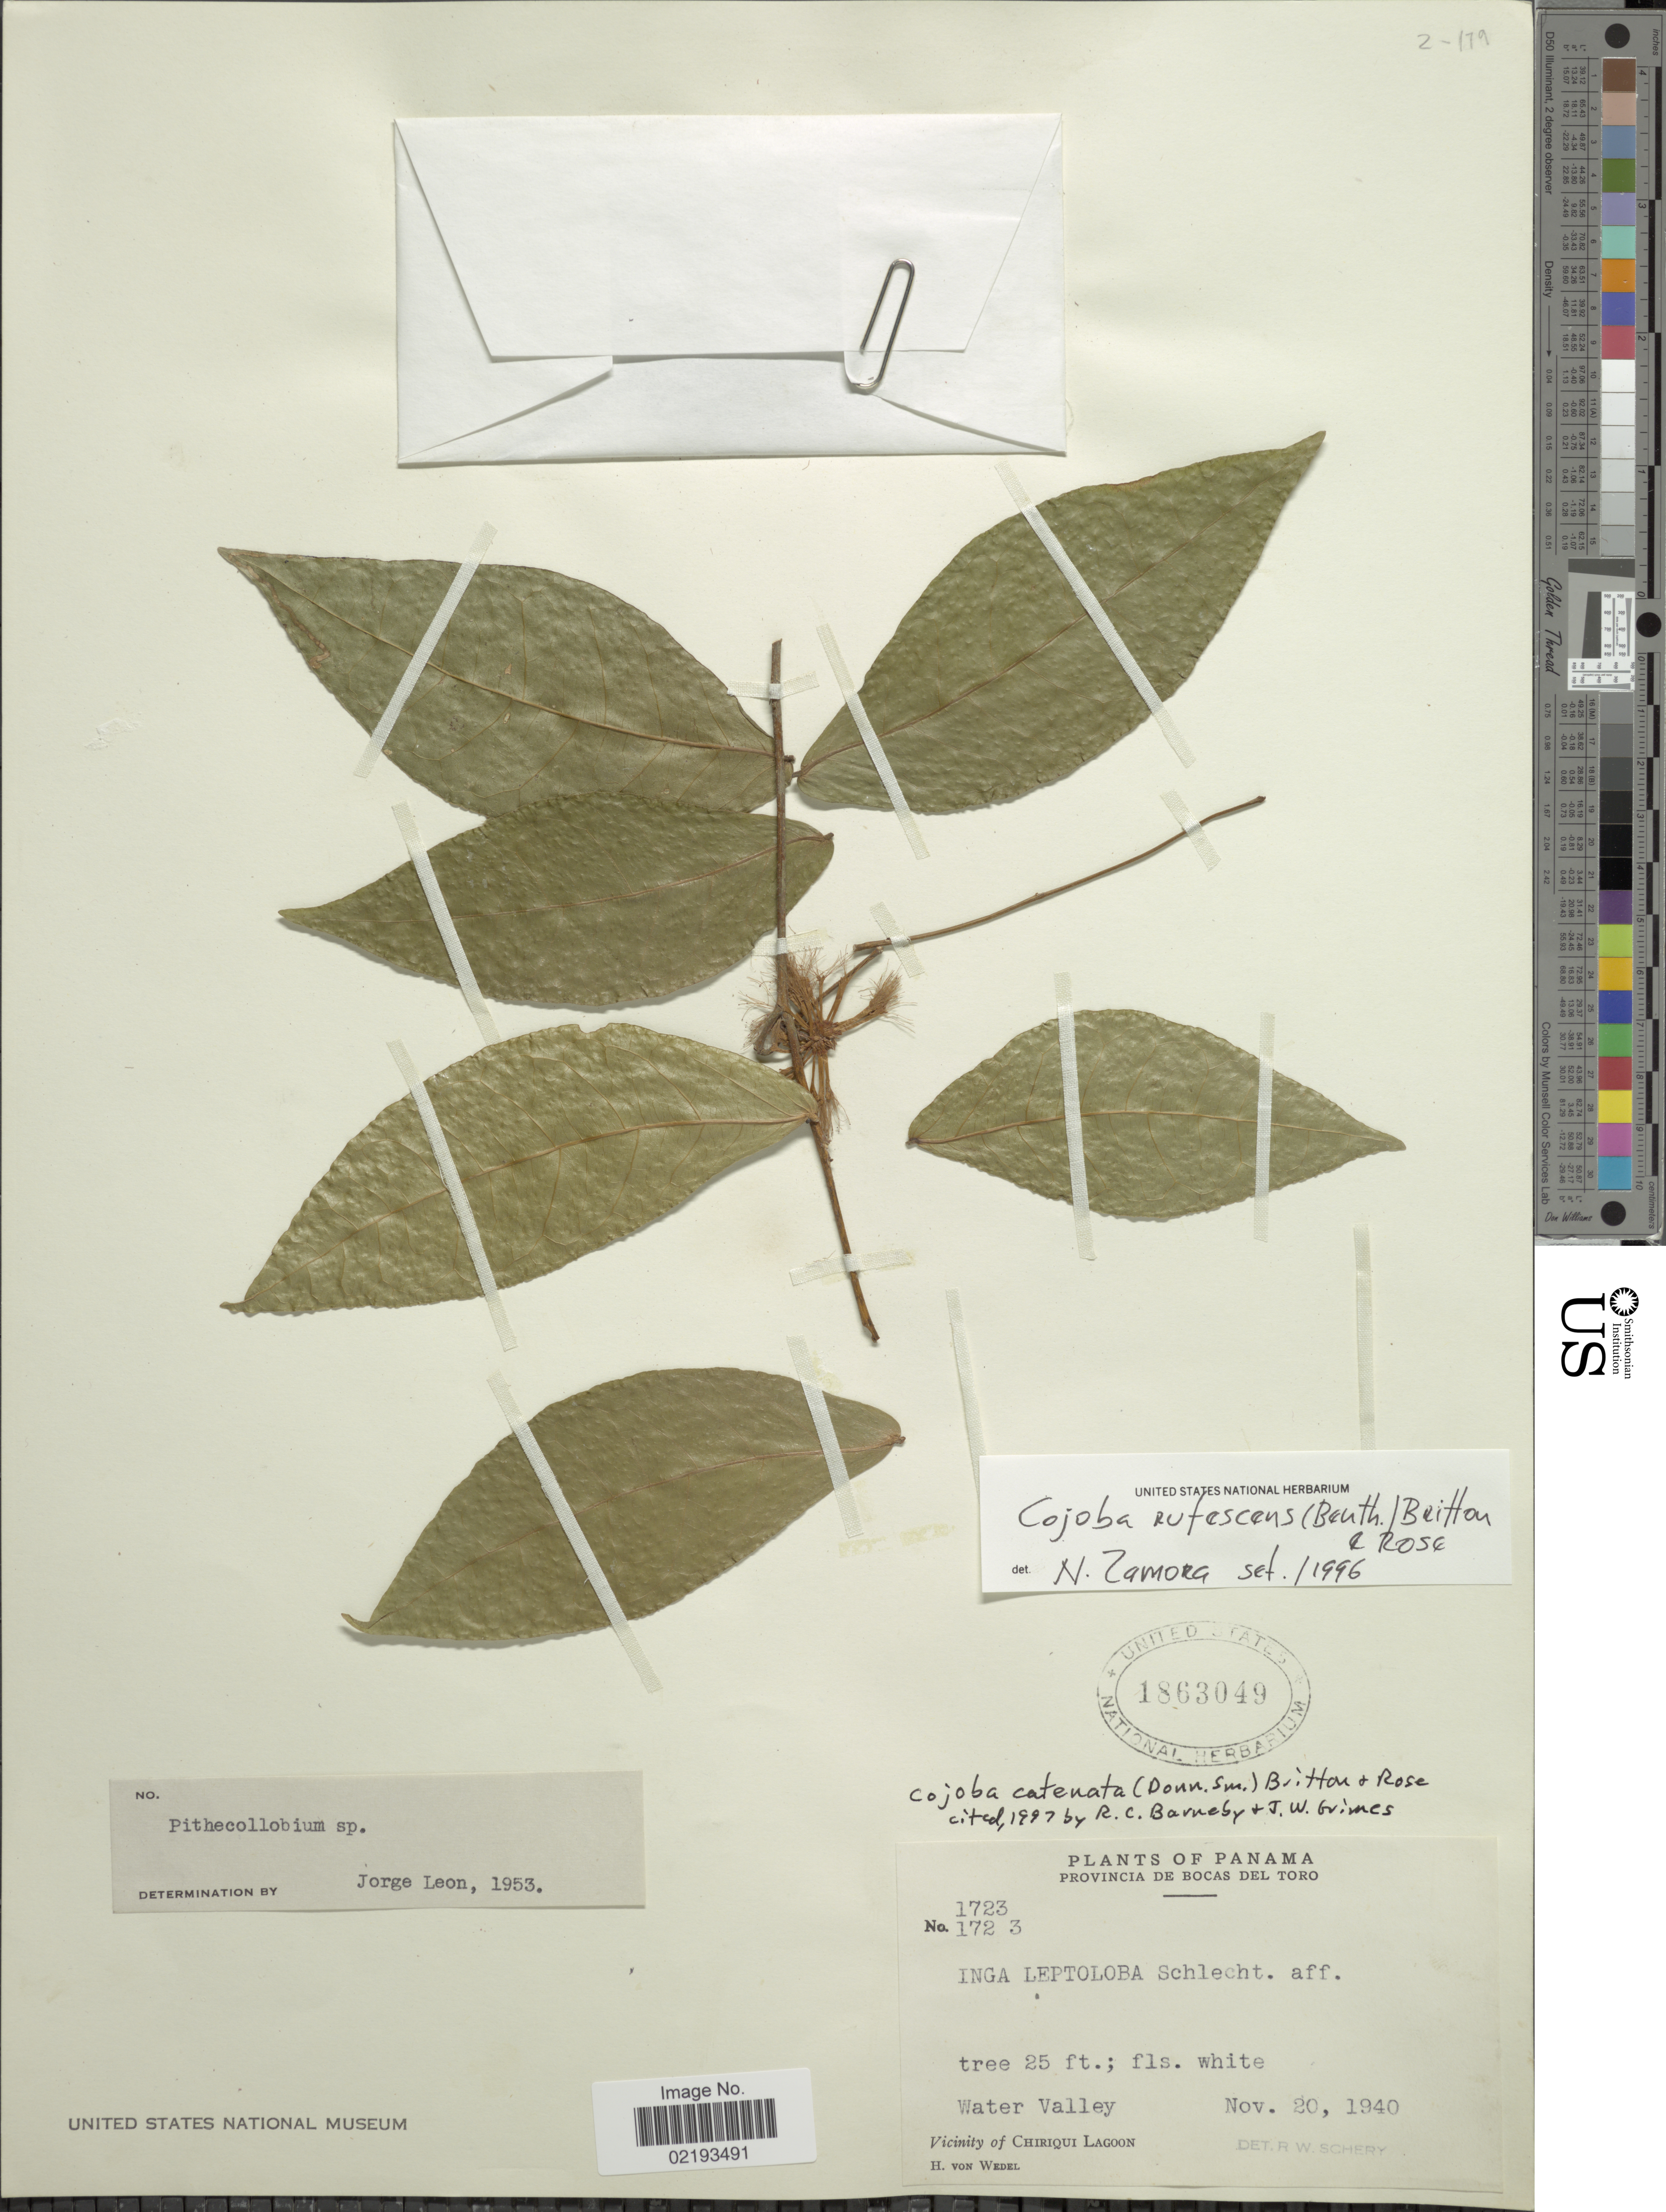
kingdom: Plantae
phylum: Tracheophyta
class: Magnoliopsida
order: Fabales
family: Fabaceae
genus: Cojoba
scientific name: Cojoba catenata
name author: (Donn. Sm.) Britton & Rose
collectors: H. von Wedel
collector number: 1723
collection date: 1940-11-20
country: Panama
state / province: Bocas del Toro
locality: Water Valley, Vicinity of Chiriqui Lagoon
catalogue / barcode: US 1863049